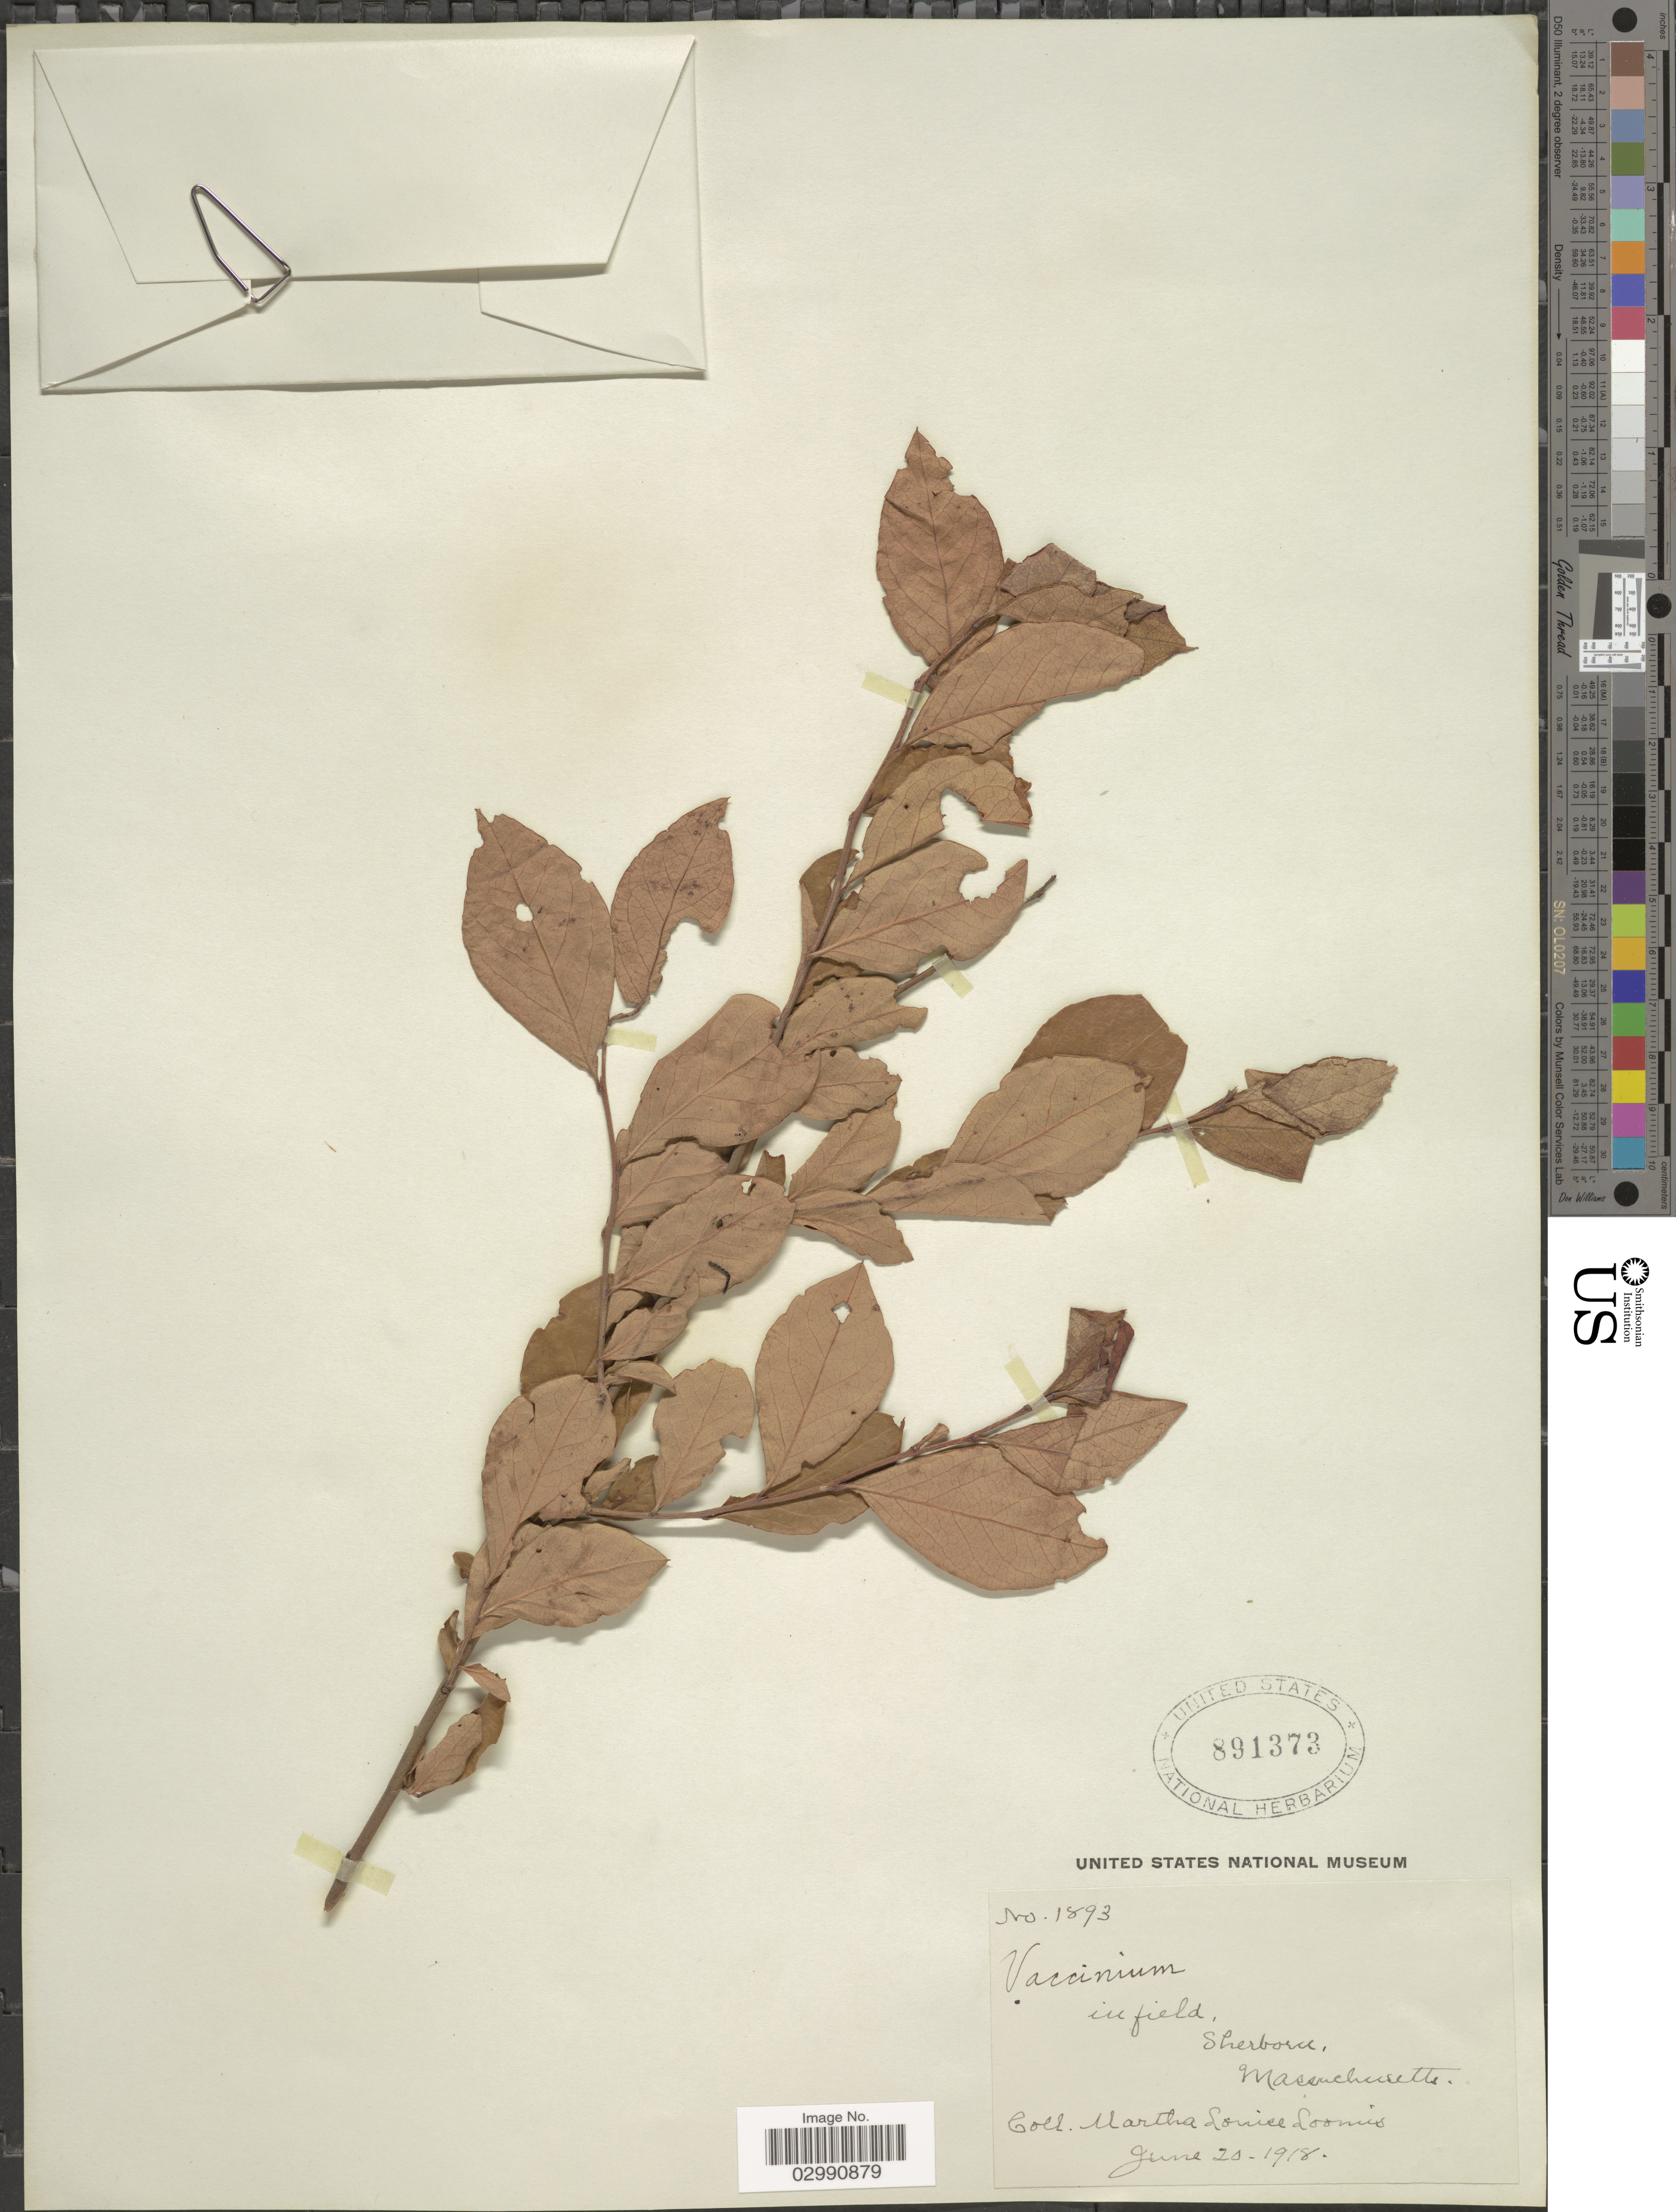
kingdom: Plantae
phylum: Tracheophyta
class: Magnoliopsida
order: Ericales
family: Ericaceae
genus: Vaccinium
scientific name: Vaccinium sp.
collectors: M. L. Loomis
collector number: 1893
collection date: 1918-06-20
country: United States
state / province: Massachusetts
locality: Sherborn.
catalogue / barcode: US 891373